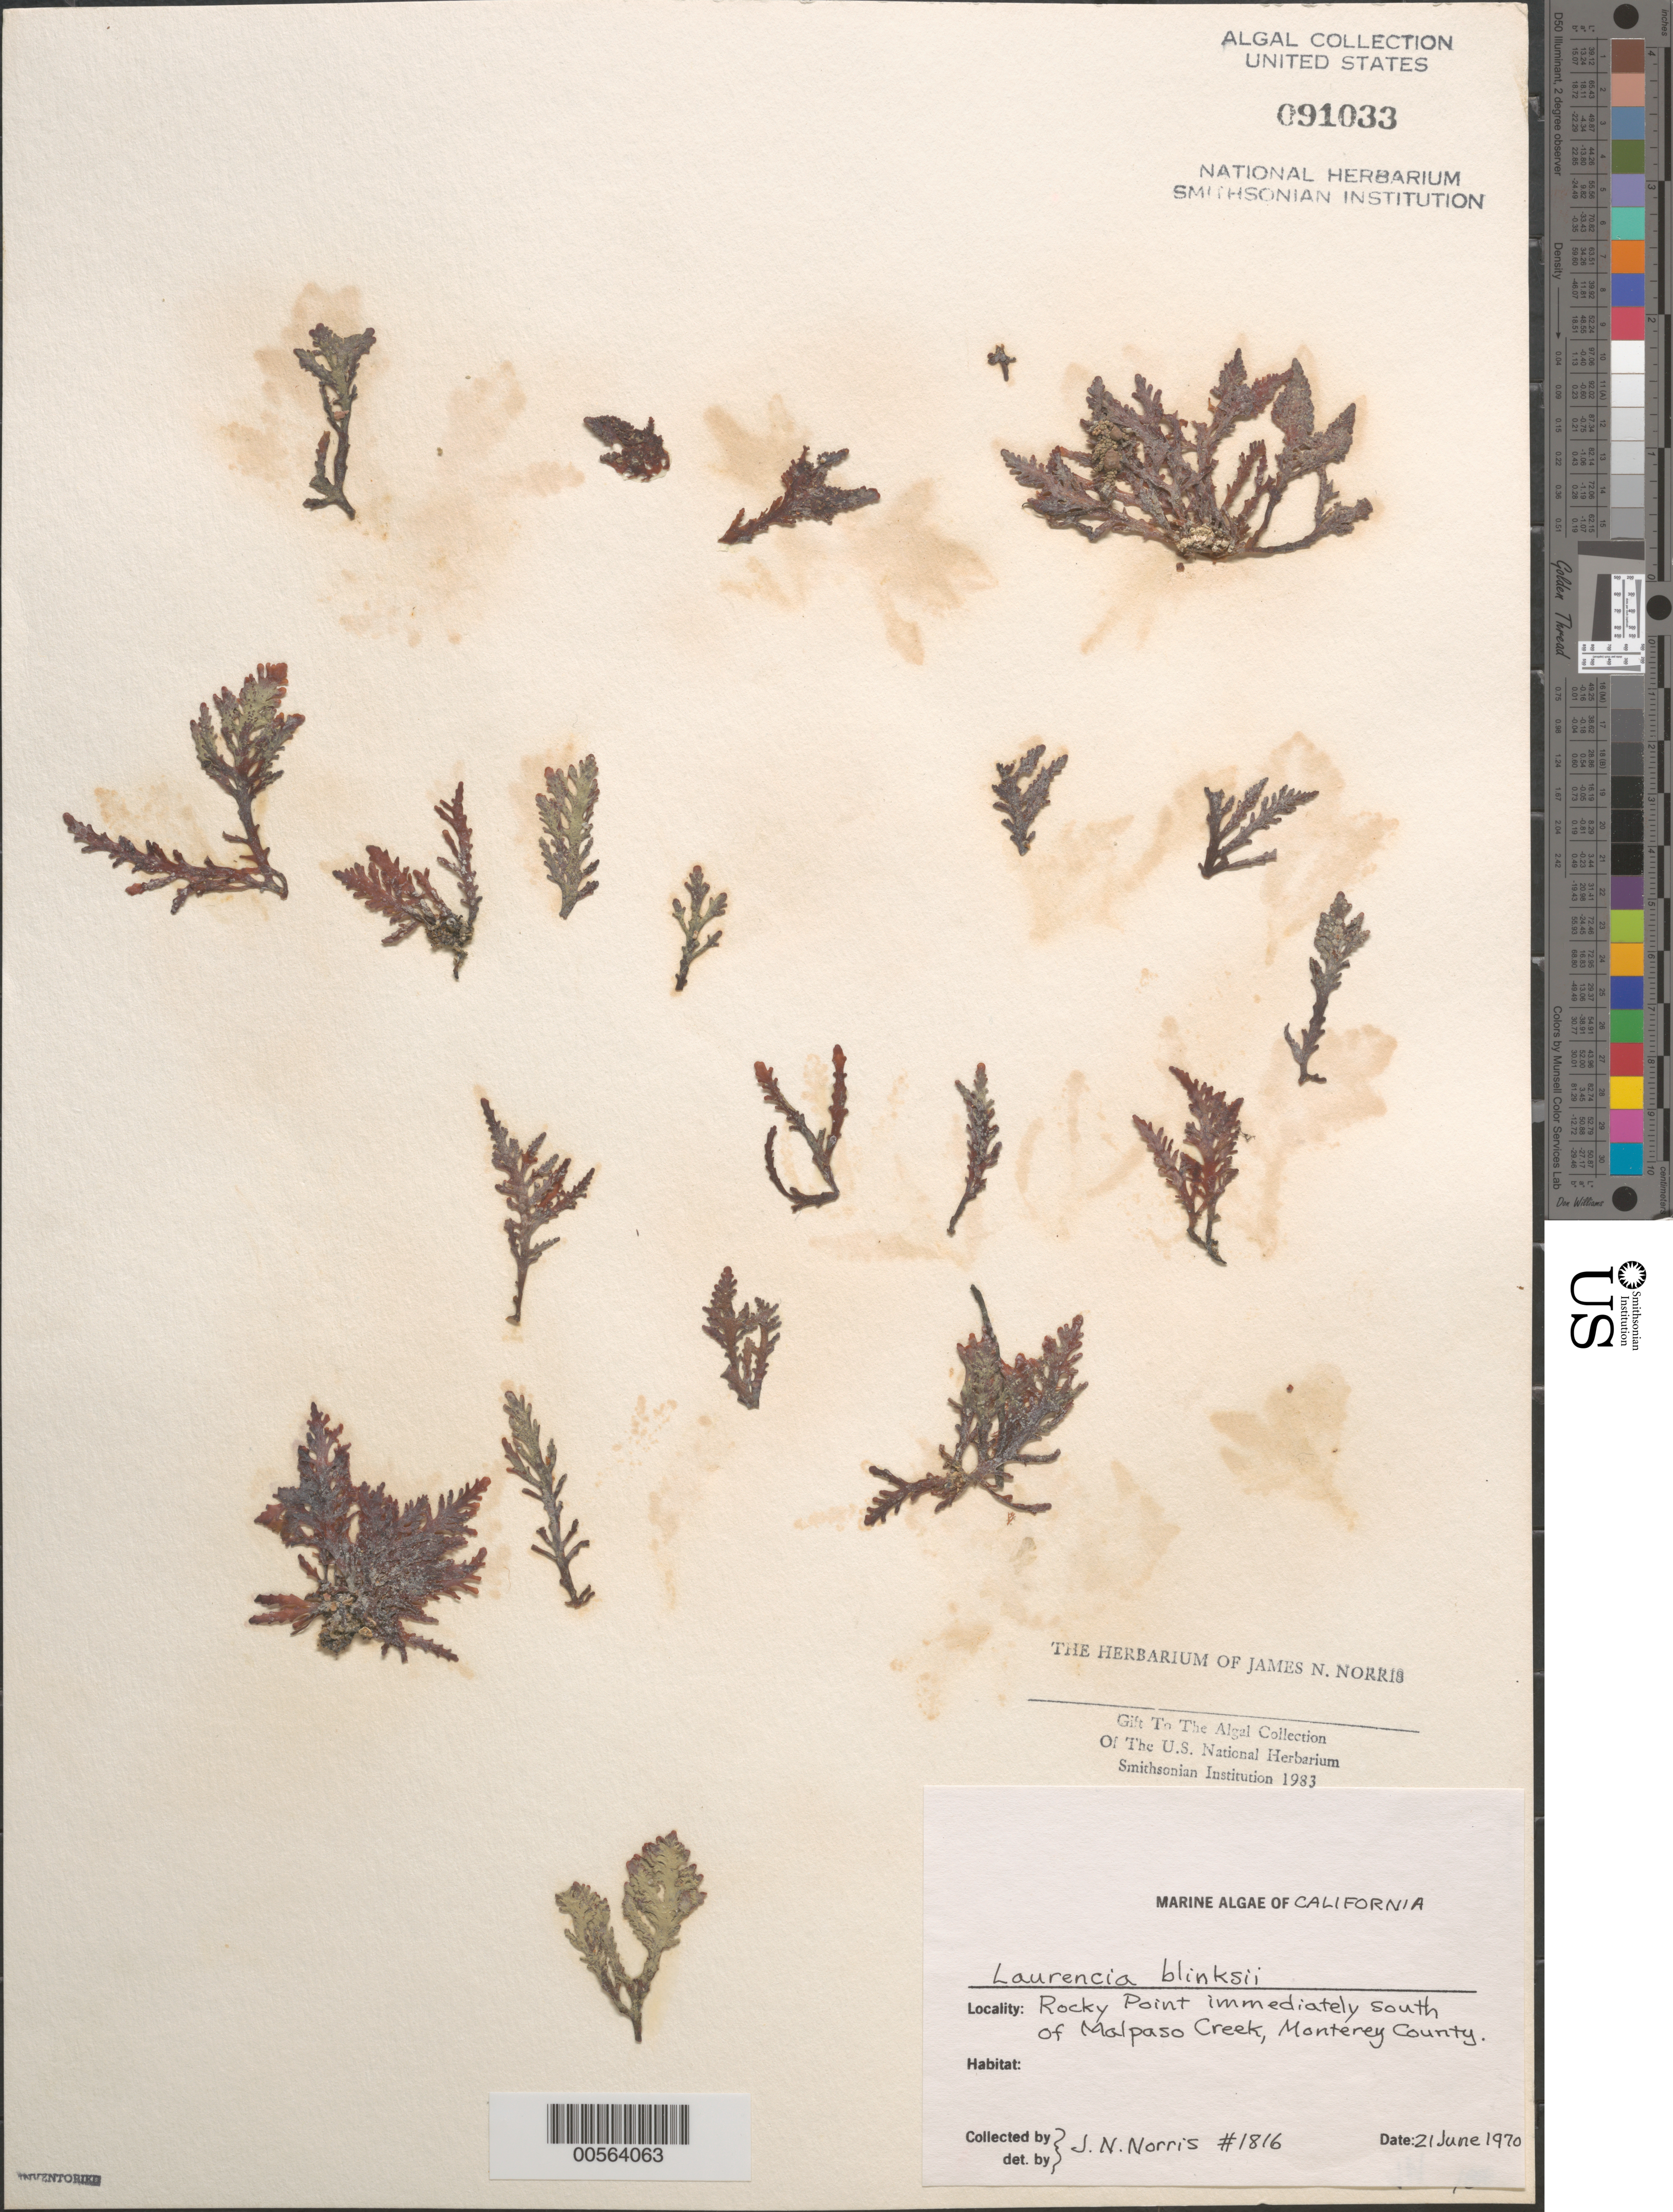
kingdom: Plantae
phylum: Rhodophyta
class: Florideophyceae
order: Ceramiales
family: Rhodomelaceae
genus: Osmundea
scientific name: Osmundea blinksii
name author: (Hollenb. & I.A. Abbott) K.W. Nam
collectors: J. N. Norris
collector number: JN-1816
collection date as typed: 21 Jun 1970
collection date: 1970-06-21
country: United States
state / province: California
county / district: Monterey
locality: South of Malpaso Creek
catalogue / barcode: US 91033